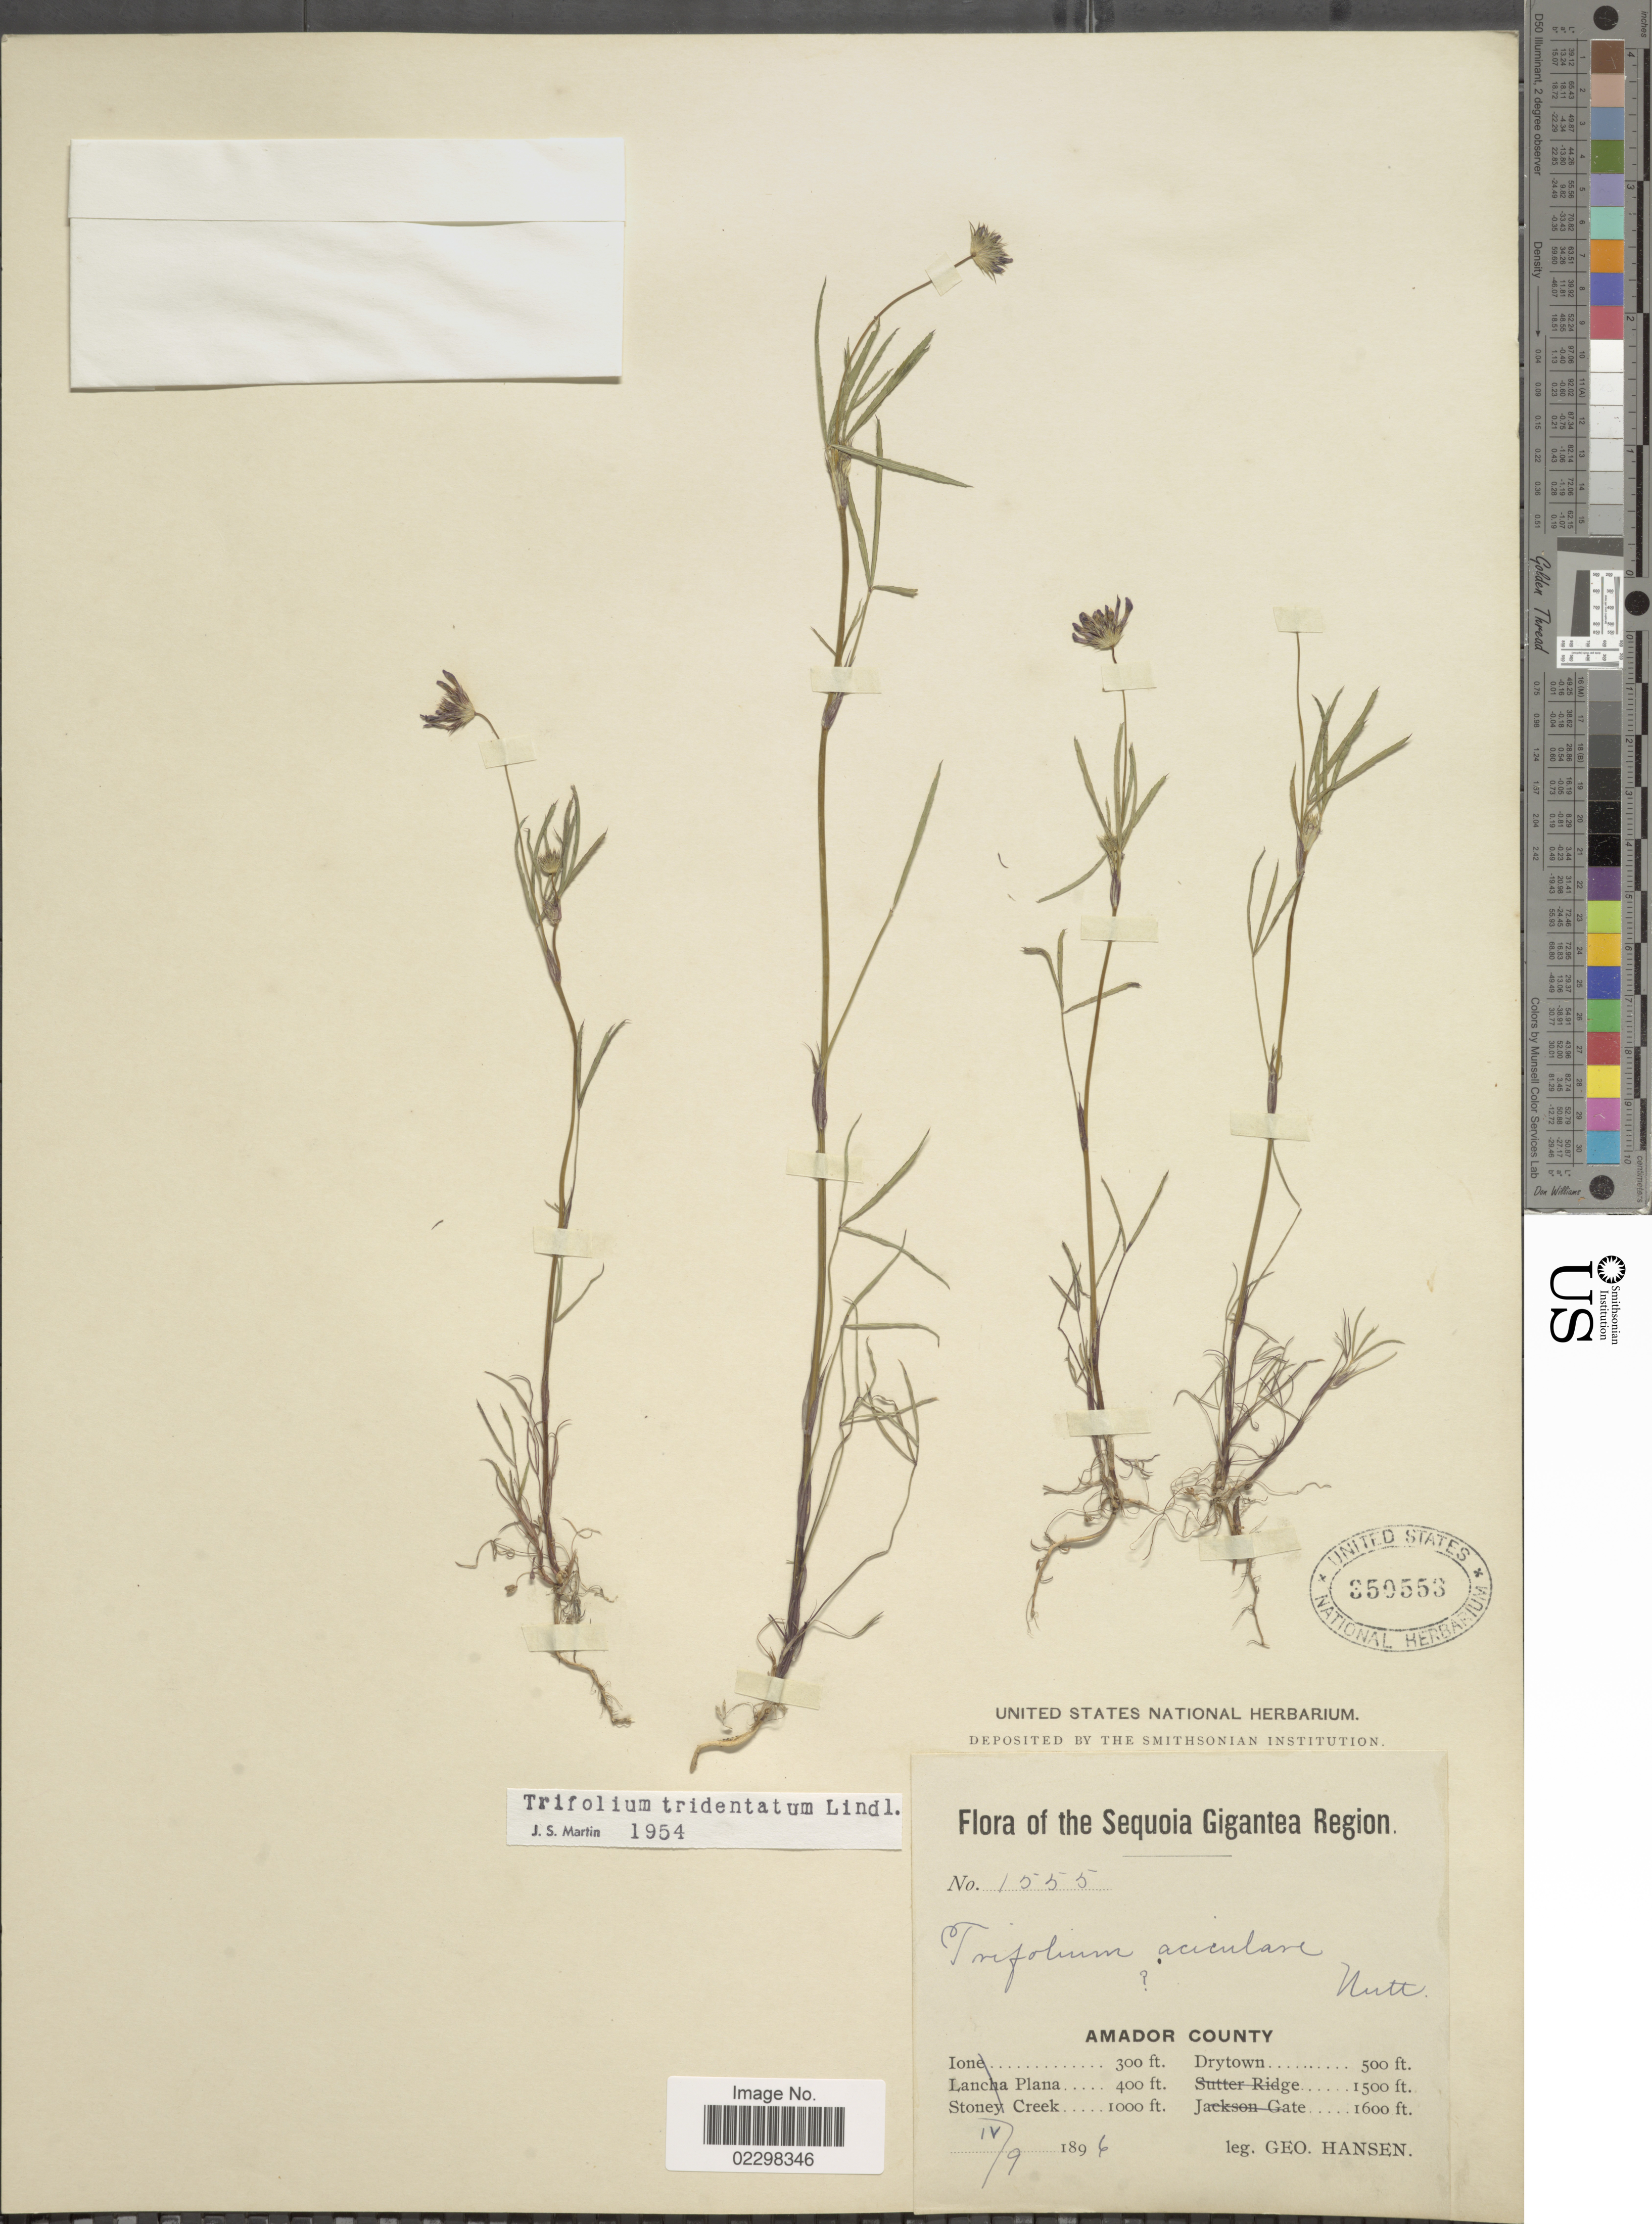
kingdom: Plantae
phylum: Tracheophyta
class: Magnoliopsida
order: Fabales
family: Fabaceae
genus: Trifolium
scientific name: Trifolium tridentatum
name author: Lindl.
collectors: G. Hansen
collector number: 1555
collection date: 1896-04-09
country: United States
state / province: California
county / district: Amador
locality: Sequoia Gigantea Region, Amador County. Dry town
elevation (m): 152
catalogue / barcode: US 350553